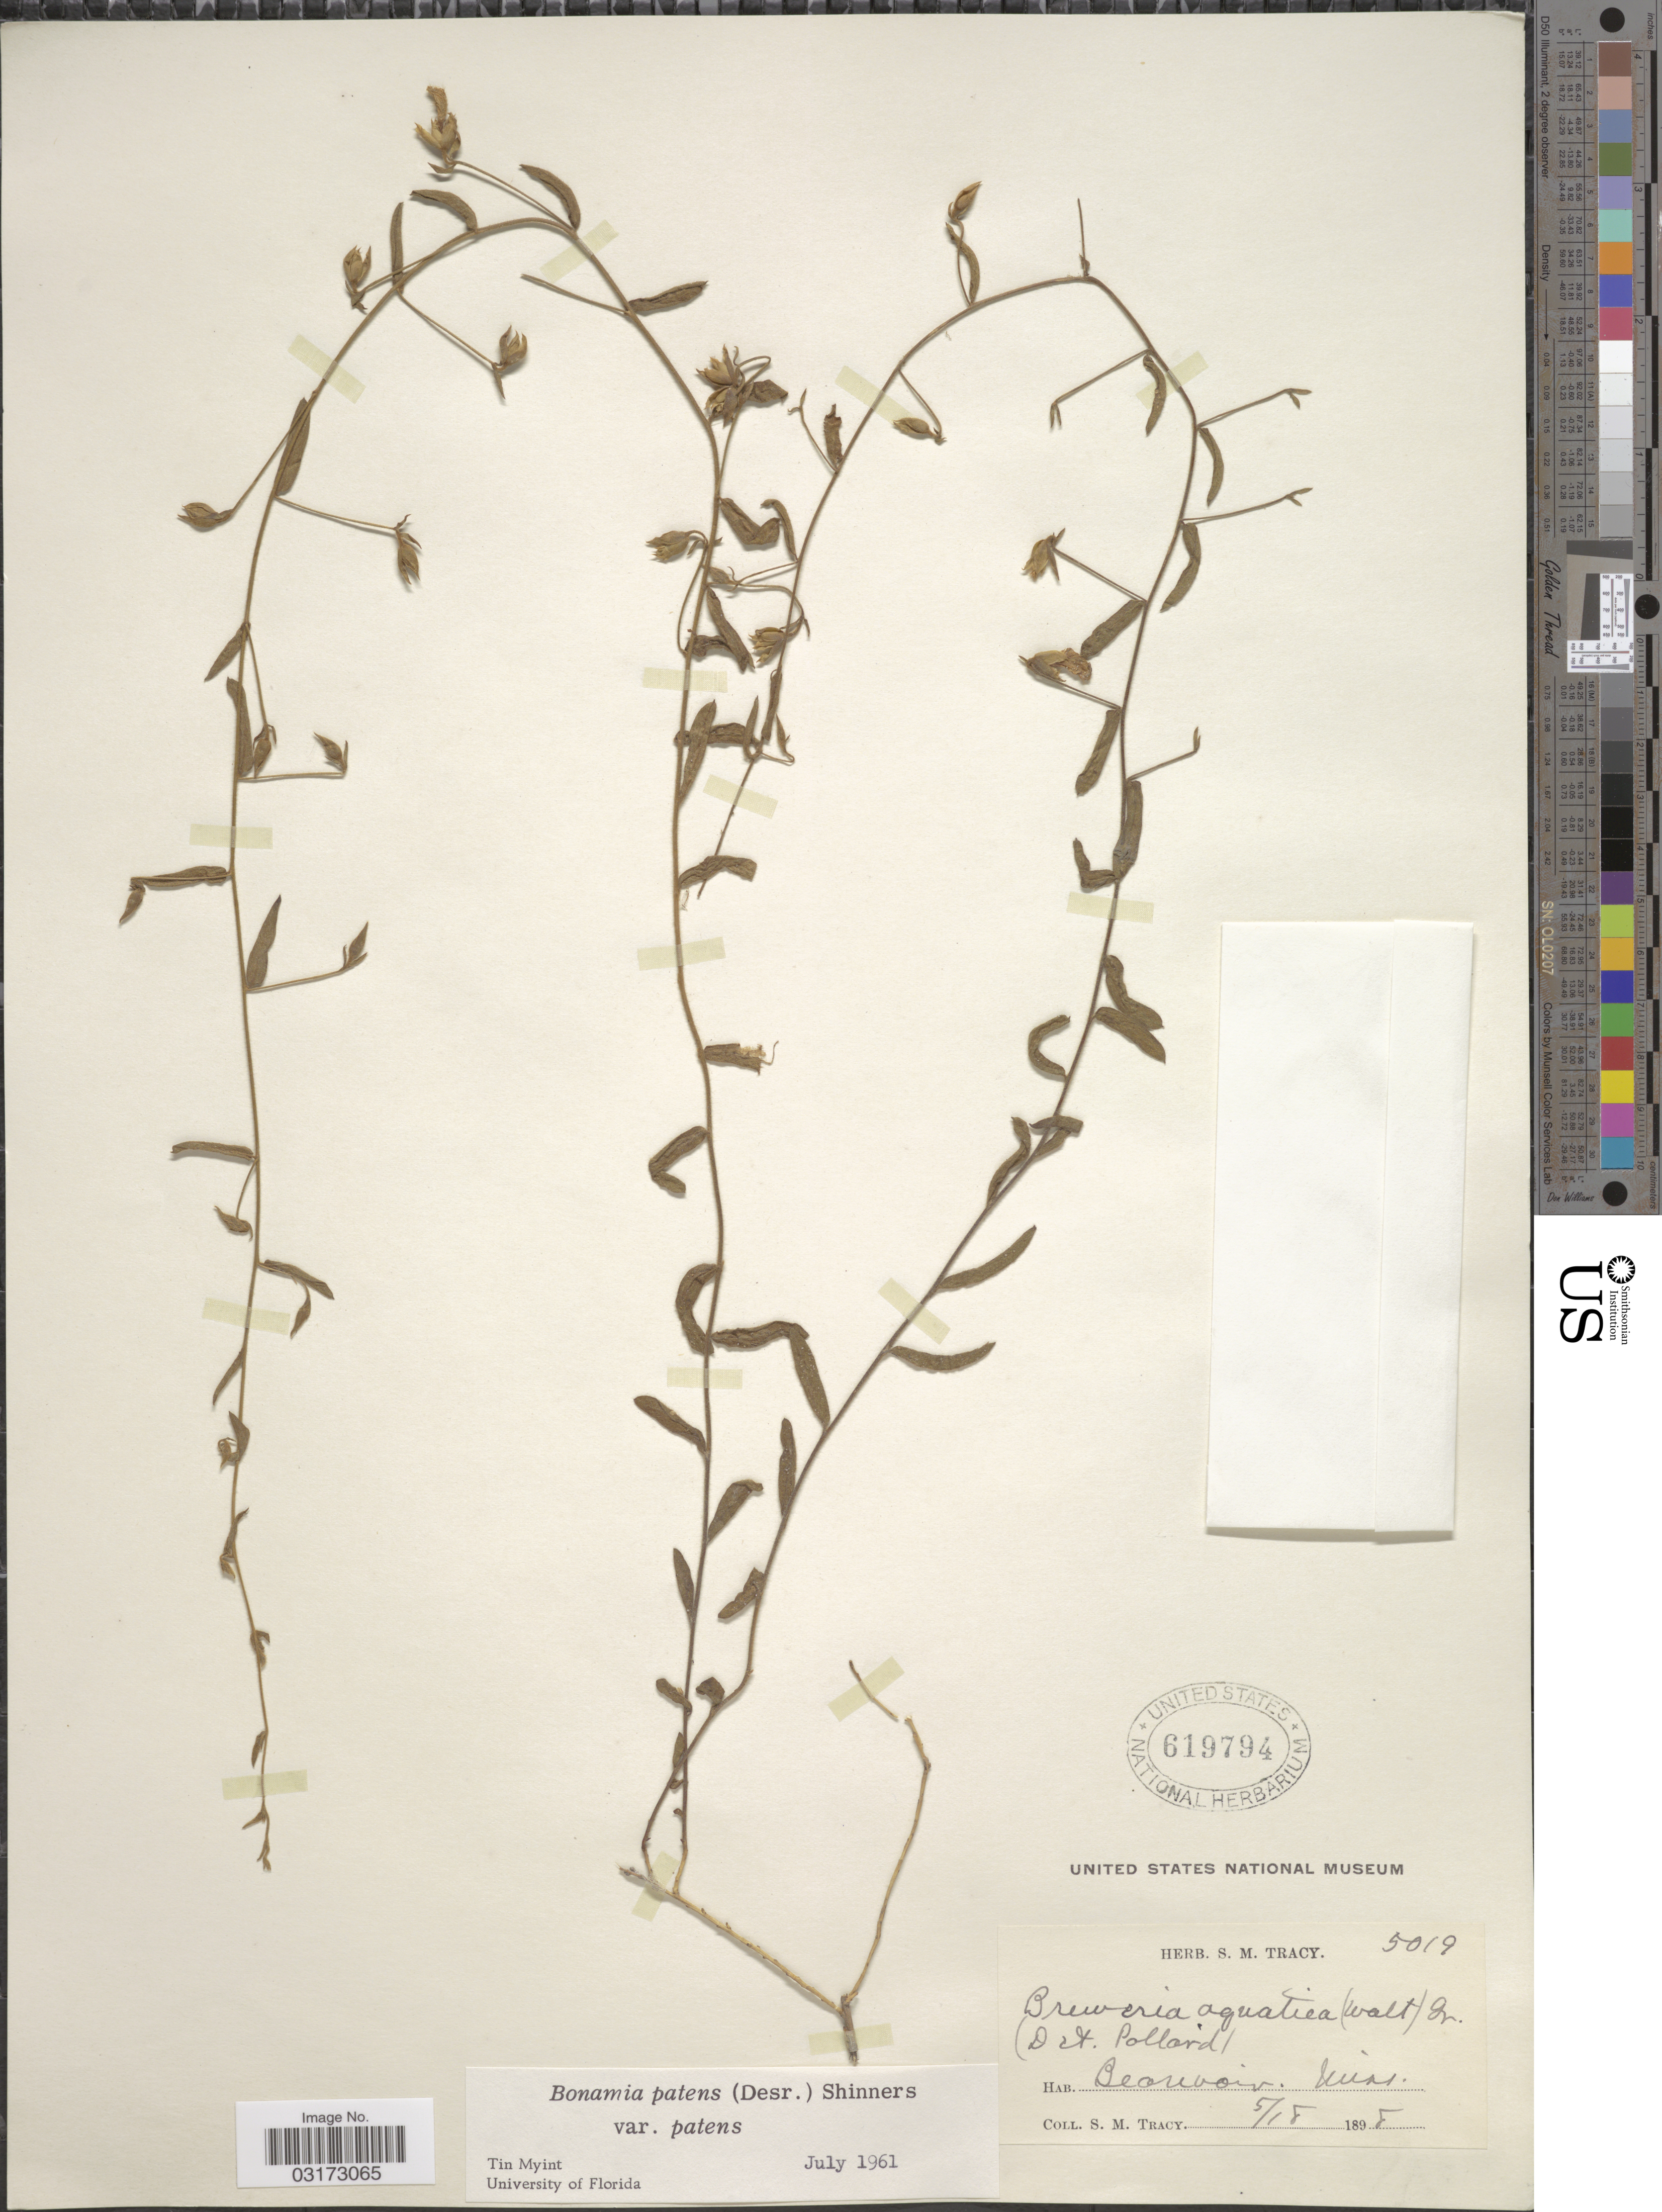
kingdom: Plantae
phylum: Tracheophyta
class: Magnoliopsida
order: Solanales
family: Convolvulaceae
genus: Stylisma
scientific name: Stylisma patens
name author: (Desr.) Myint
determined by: Strong, Mark T., (BOT), Smithsonian Institution - National Museum of Natural History (UNITED STATES)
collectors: S. M. Tracy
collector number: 5019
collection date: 1898-05-18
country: United States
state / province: Mississippi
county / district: Harrison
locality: Beauvoir. Miss.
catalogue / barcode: US 619794